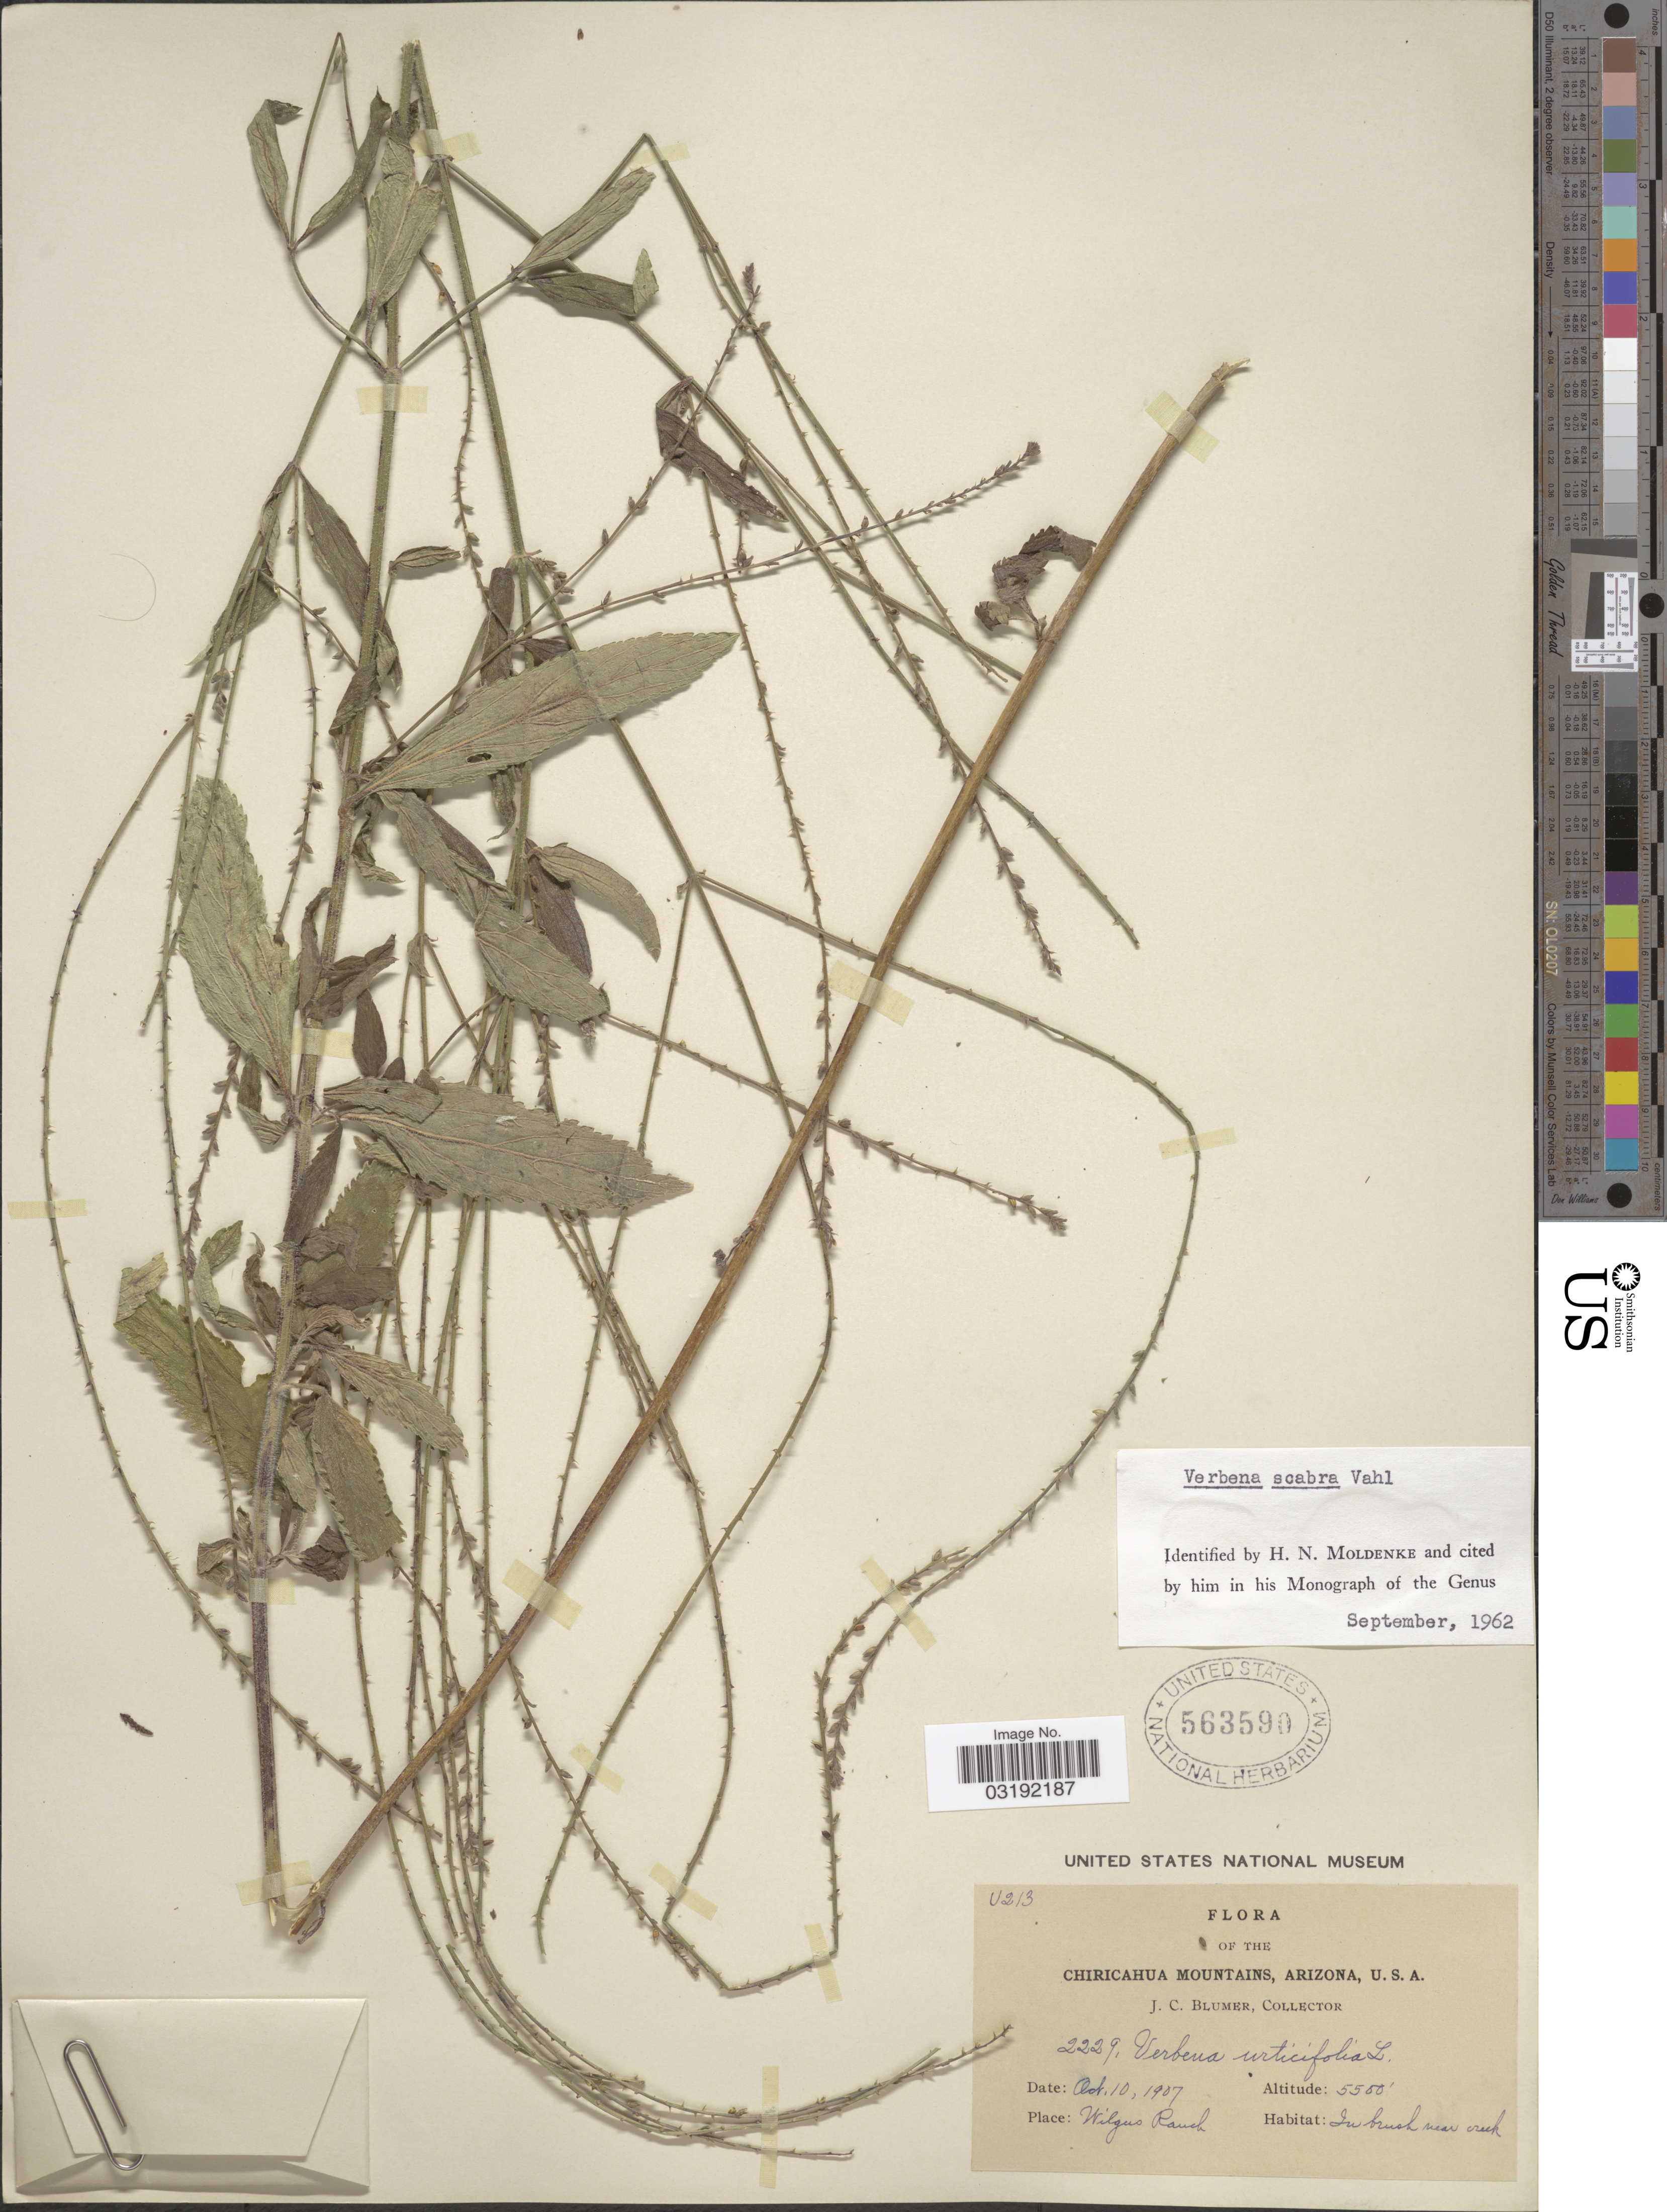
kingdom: Plantae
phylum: Tracheophyta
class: Magnoliopsida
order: Lamiales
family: Verbenaceae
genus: Verbena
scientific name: Verbena scabra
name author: Vahl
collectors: J. C. Blumer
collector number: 2229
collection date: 1907-10-10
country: United States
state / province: Arizona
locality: The Chiricahua Mountains. Place: Wilgus Ranch.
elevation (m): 1676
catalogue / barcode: US 563590